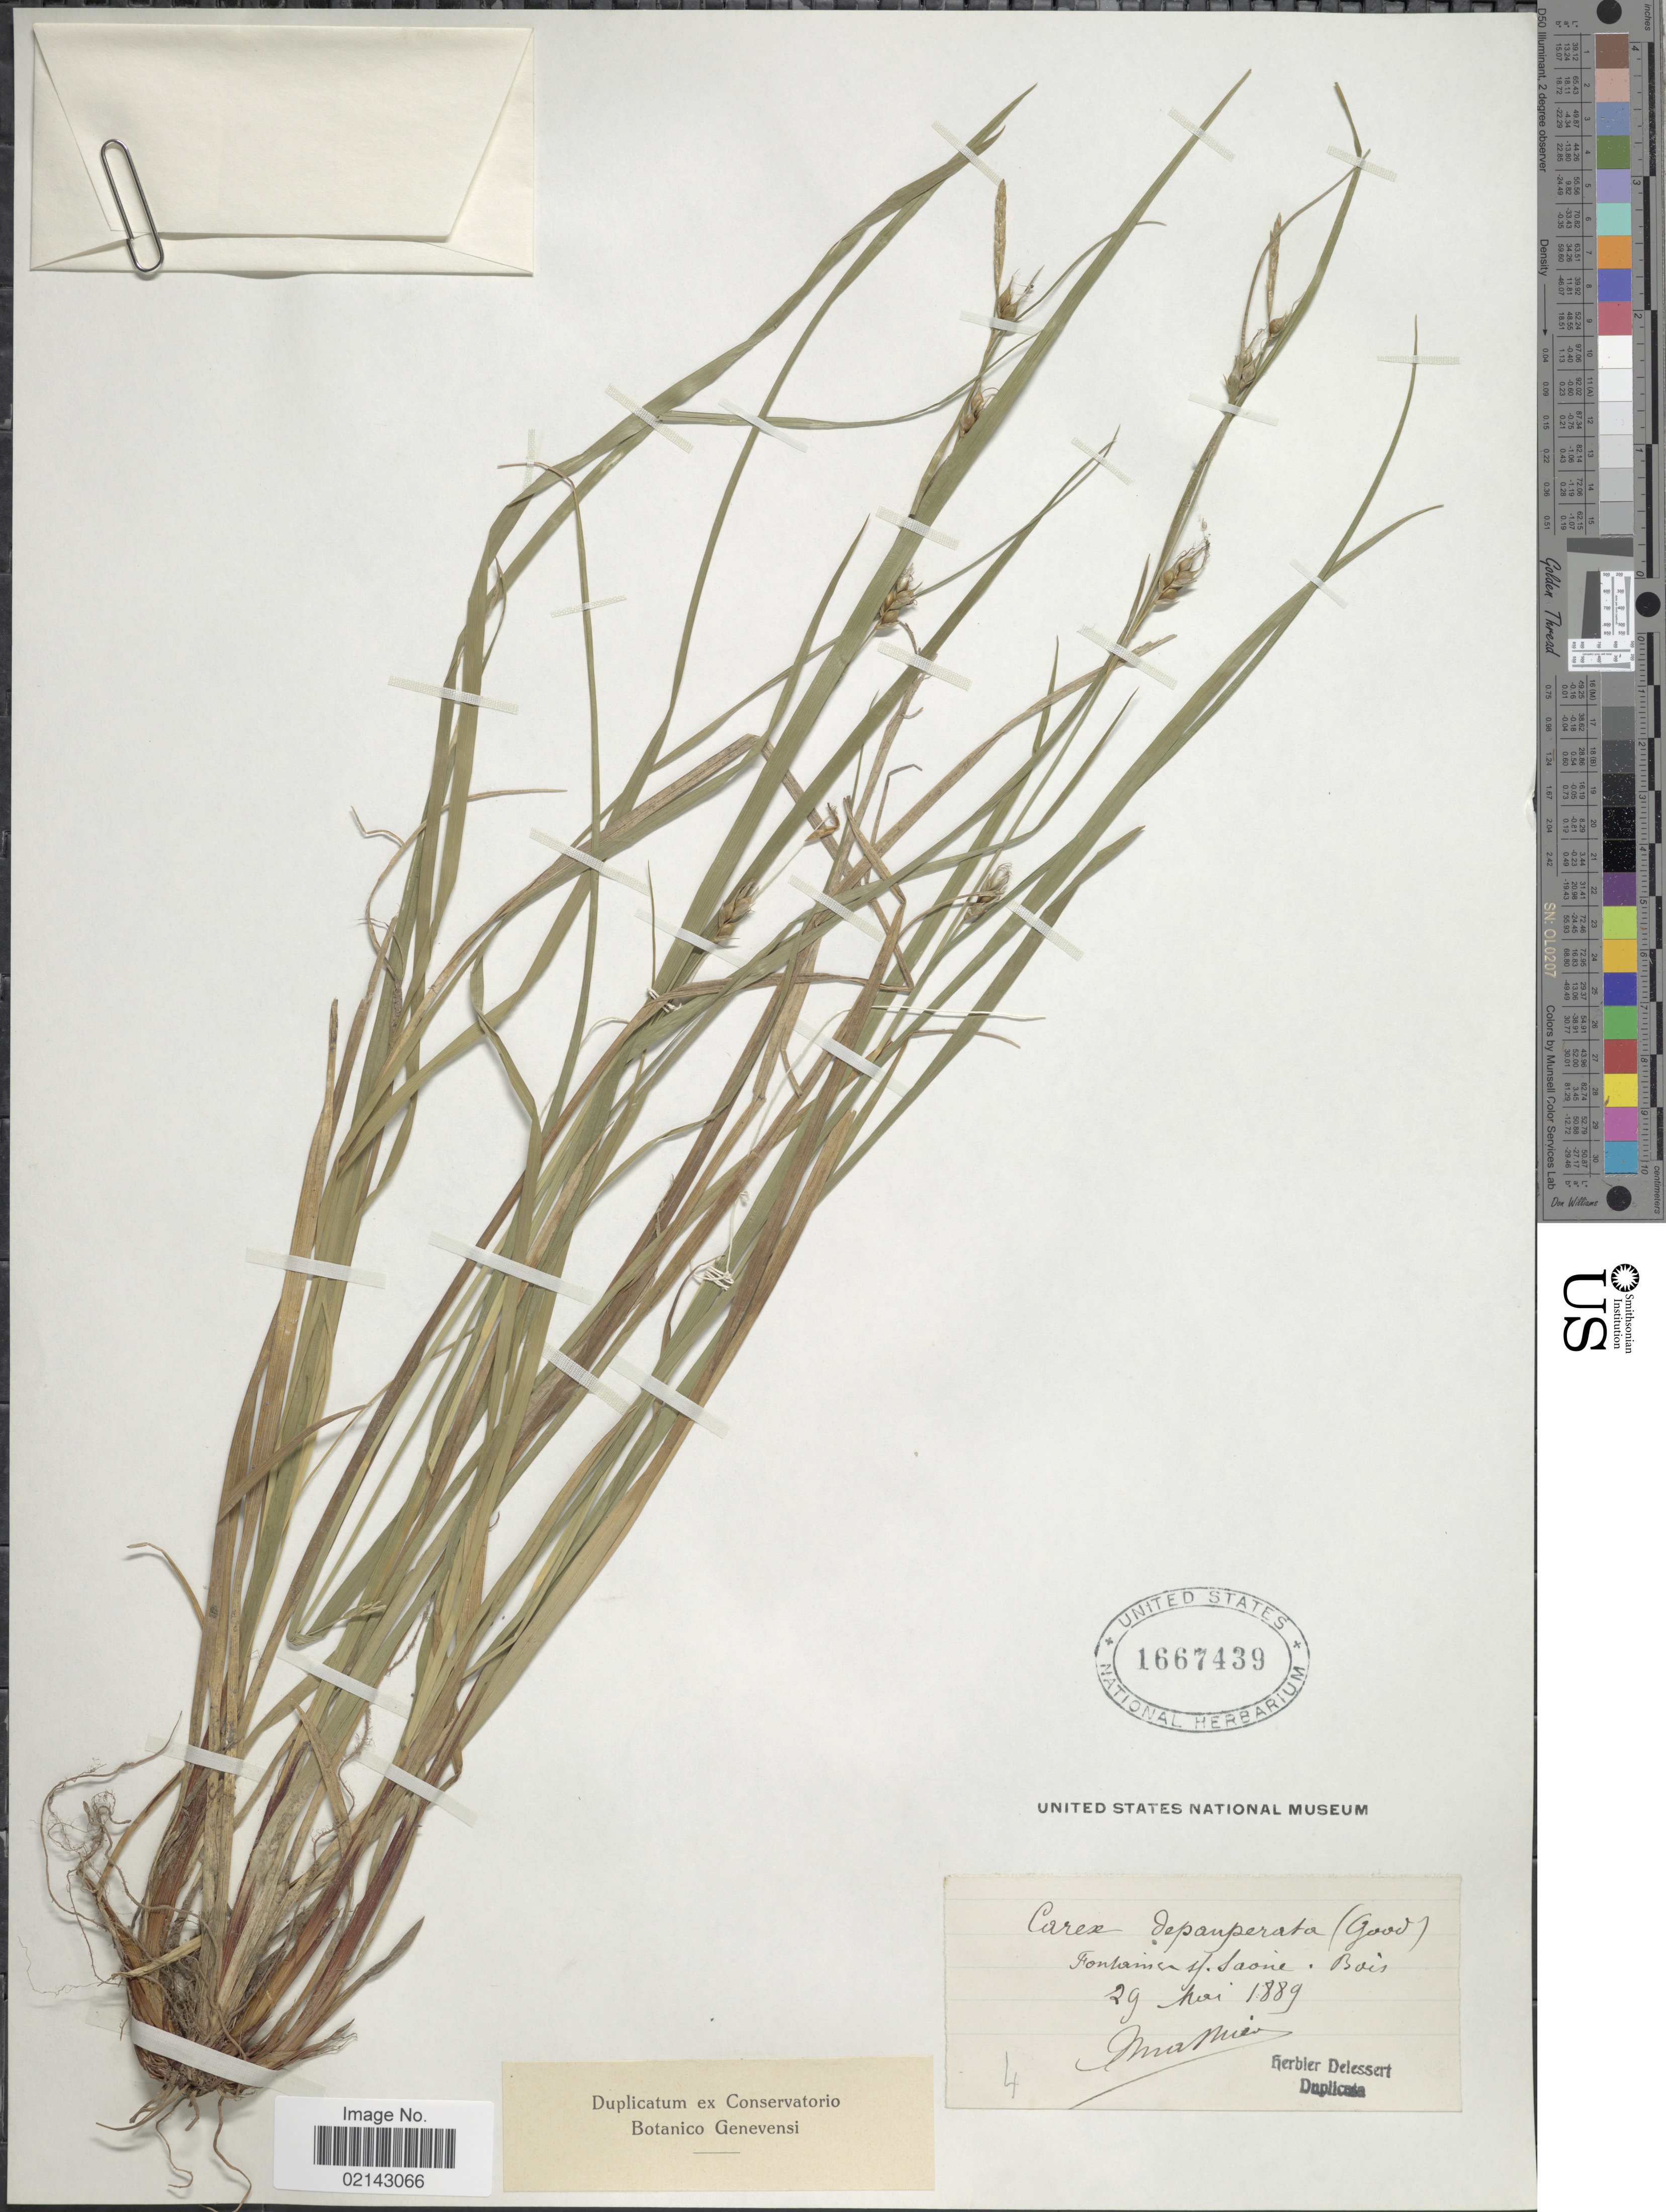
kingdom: Plantae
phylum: Tracheophyta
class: Liliopsida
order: Poales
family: Cyperaceae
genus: Carex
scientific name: Carex depauperata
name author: Curtis ex Woodw.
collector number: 4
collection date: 1889-05-29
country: France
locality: Fontaine sf. Saône, Bois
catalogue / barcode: US 1667439